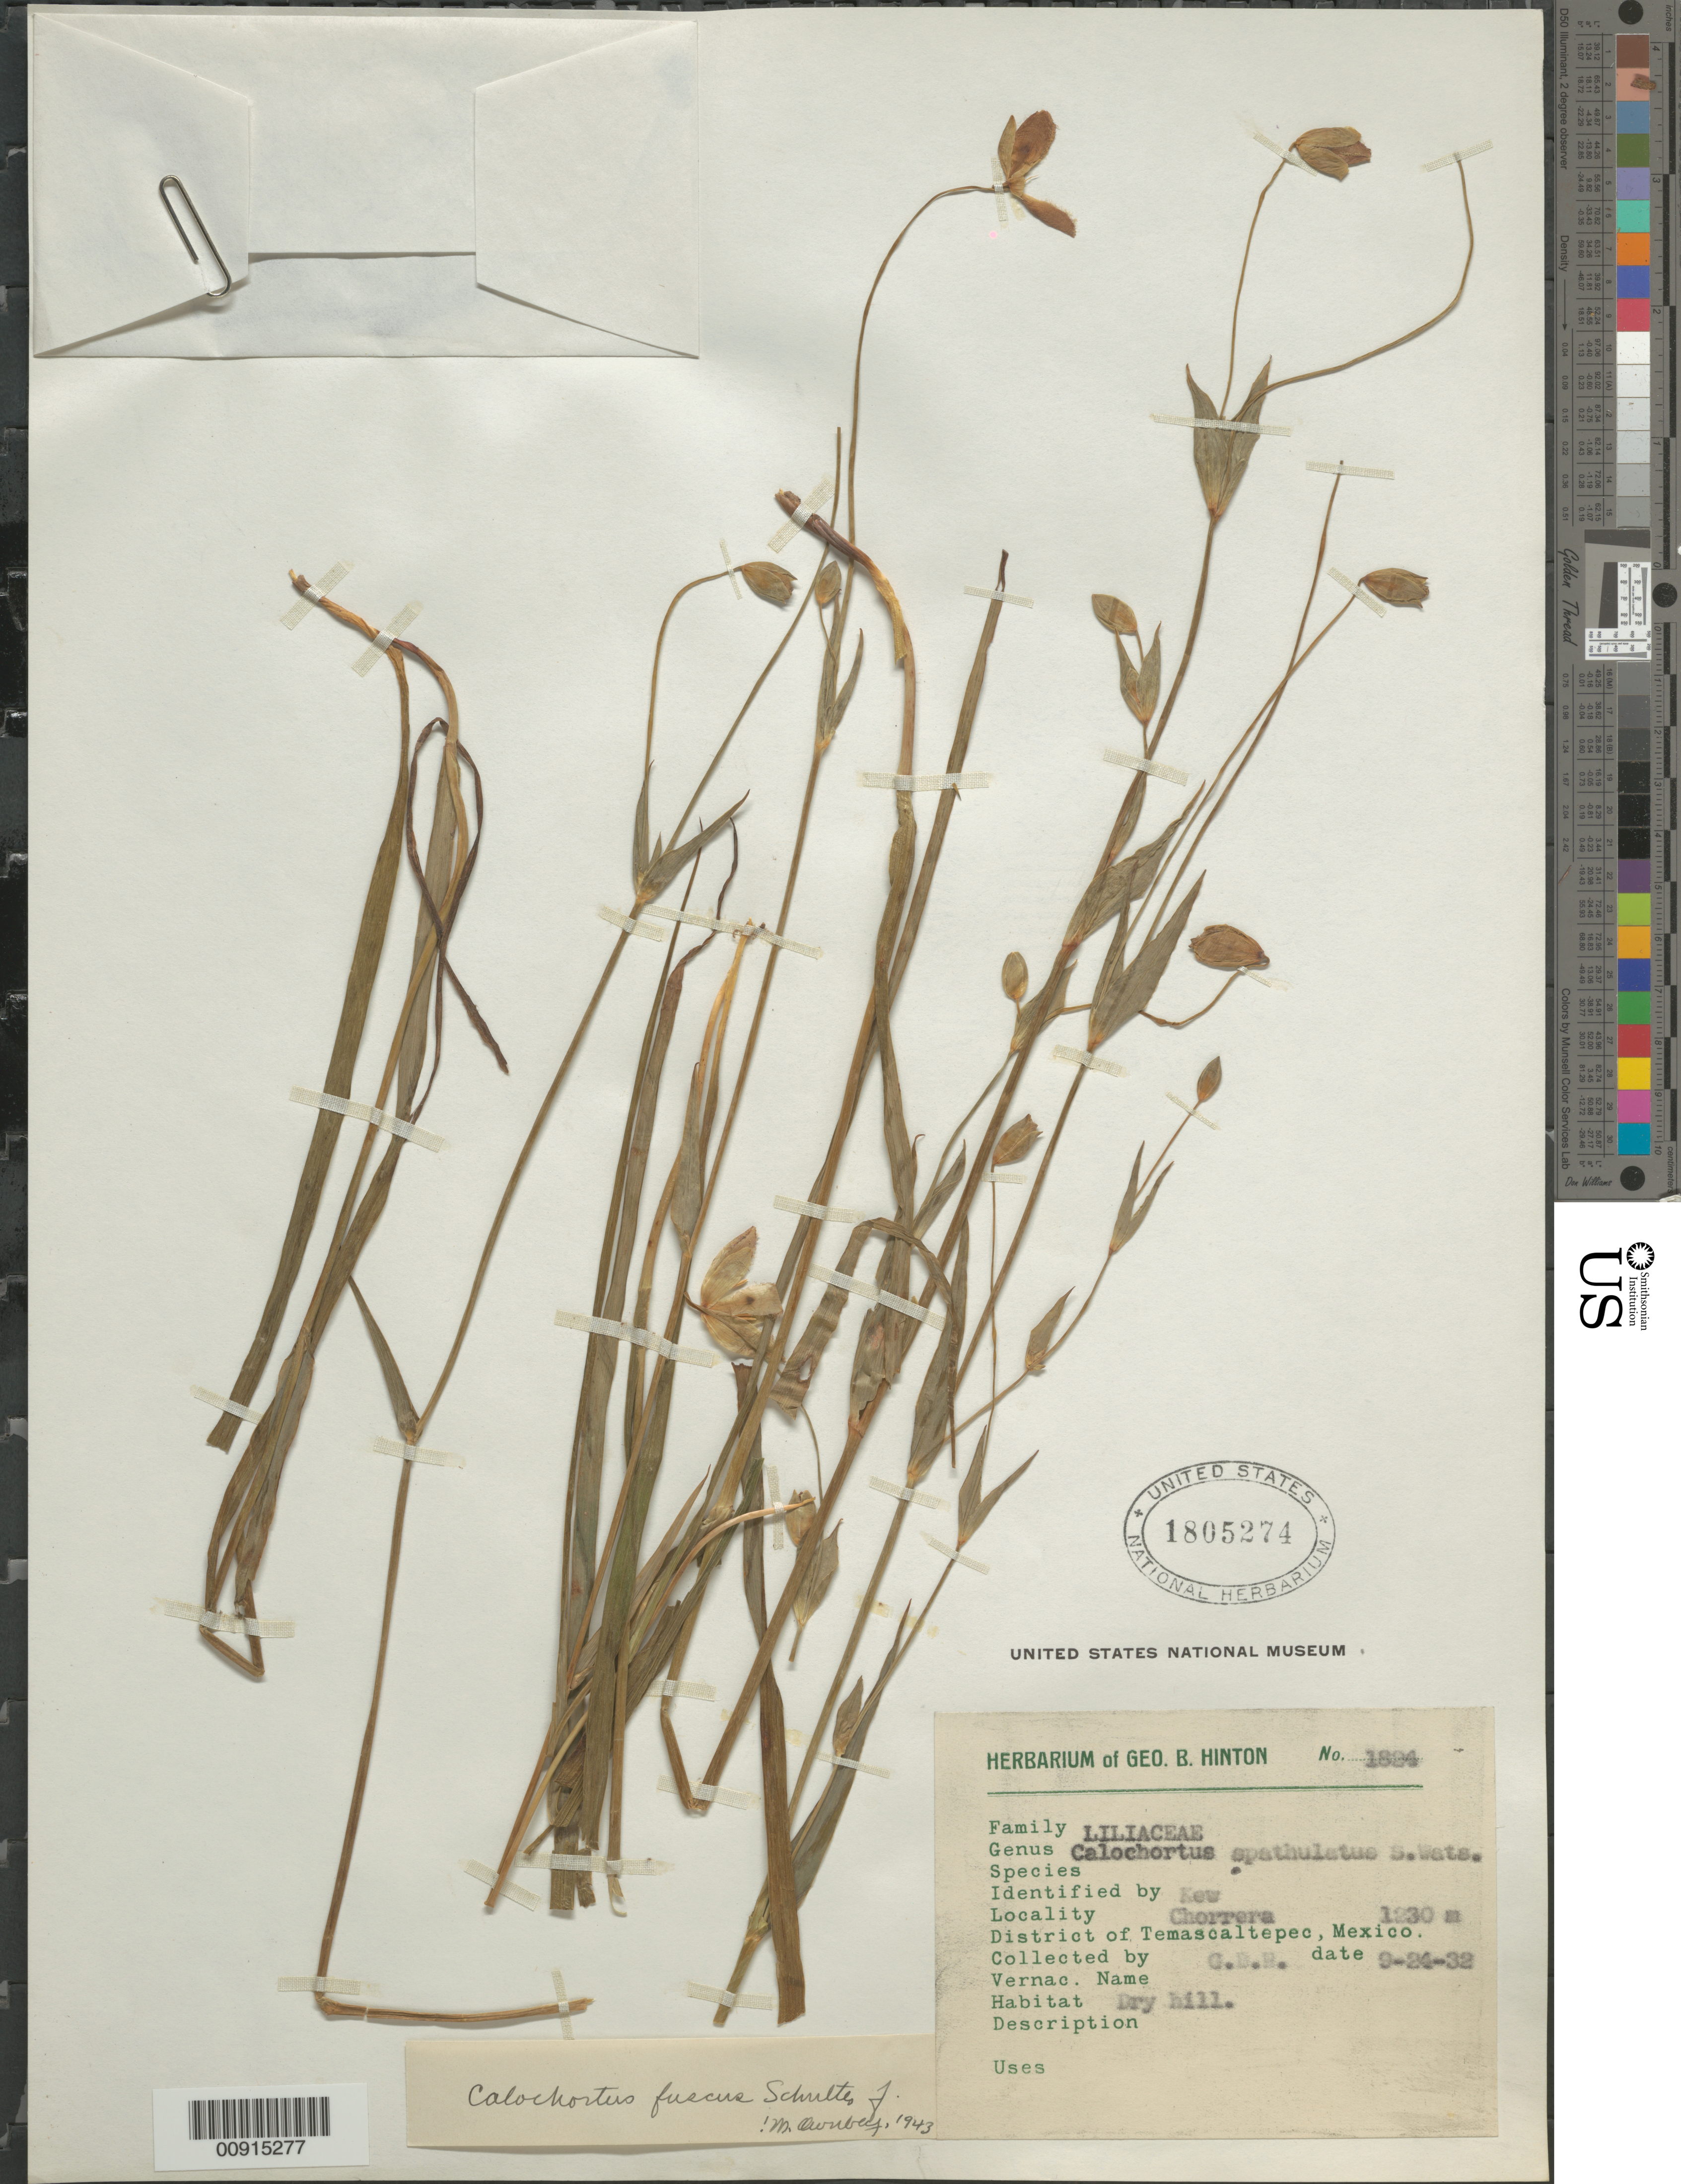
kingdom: Plantae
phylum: Tracheophyta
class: Liliopsida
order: Liliales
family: Liliaceae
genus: Calochortus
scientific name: Calochortus fuscus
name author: Schult. f.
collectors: G. B. Hinton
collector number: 1824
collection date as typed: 24 Sep 1932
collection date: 1932-09-24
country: Mexico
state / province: México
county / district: Temascaltepec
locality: Chorrera, District of Temascaltepec, State of México.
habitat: Dry hill.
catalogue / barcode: US 1805274